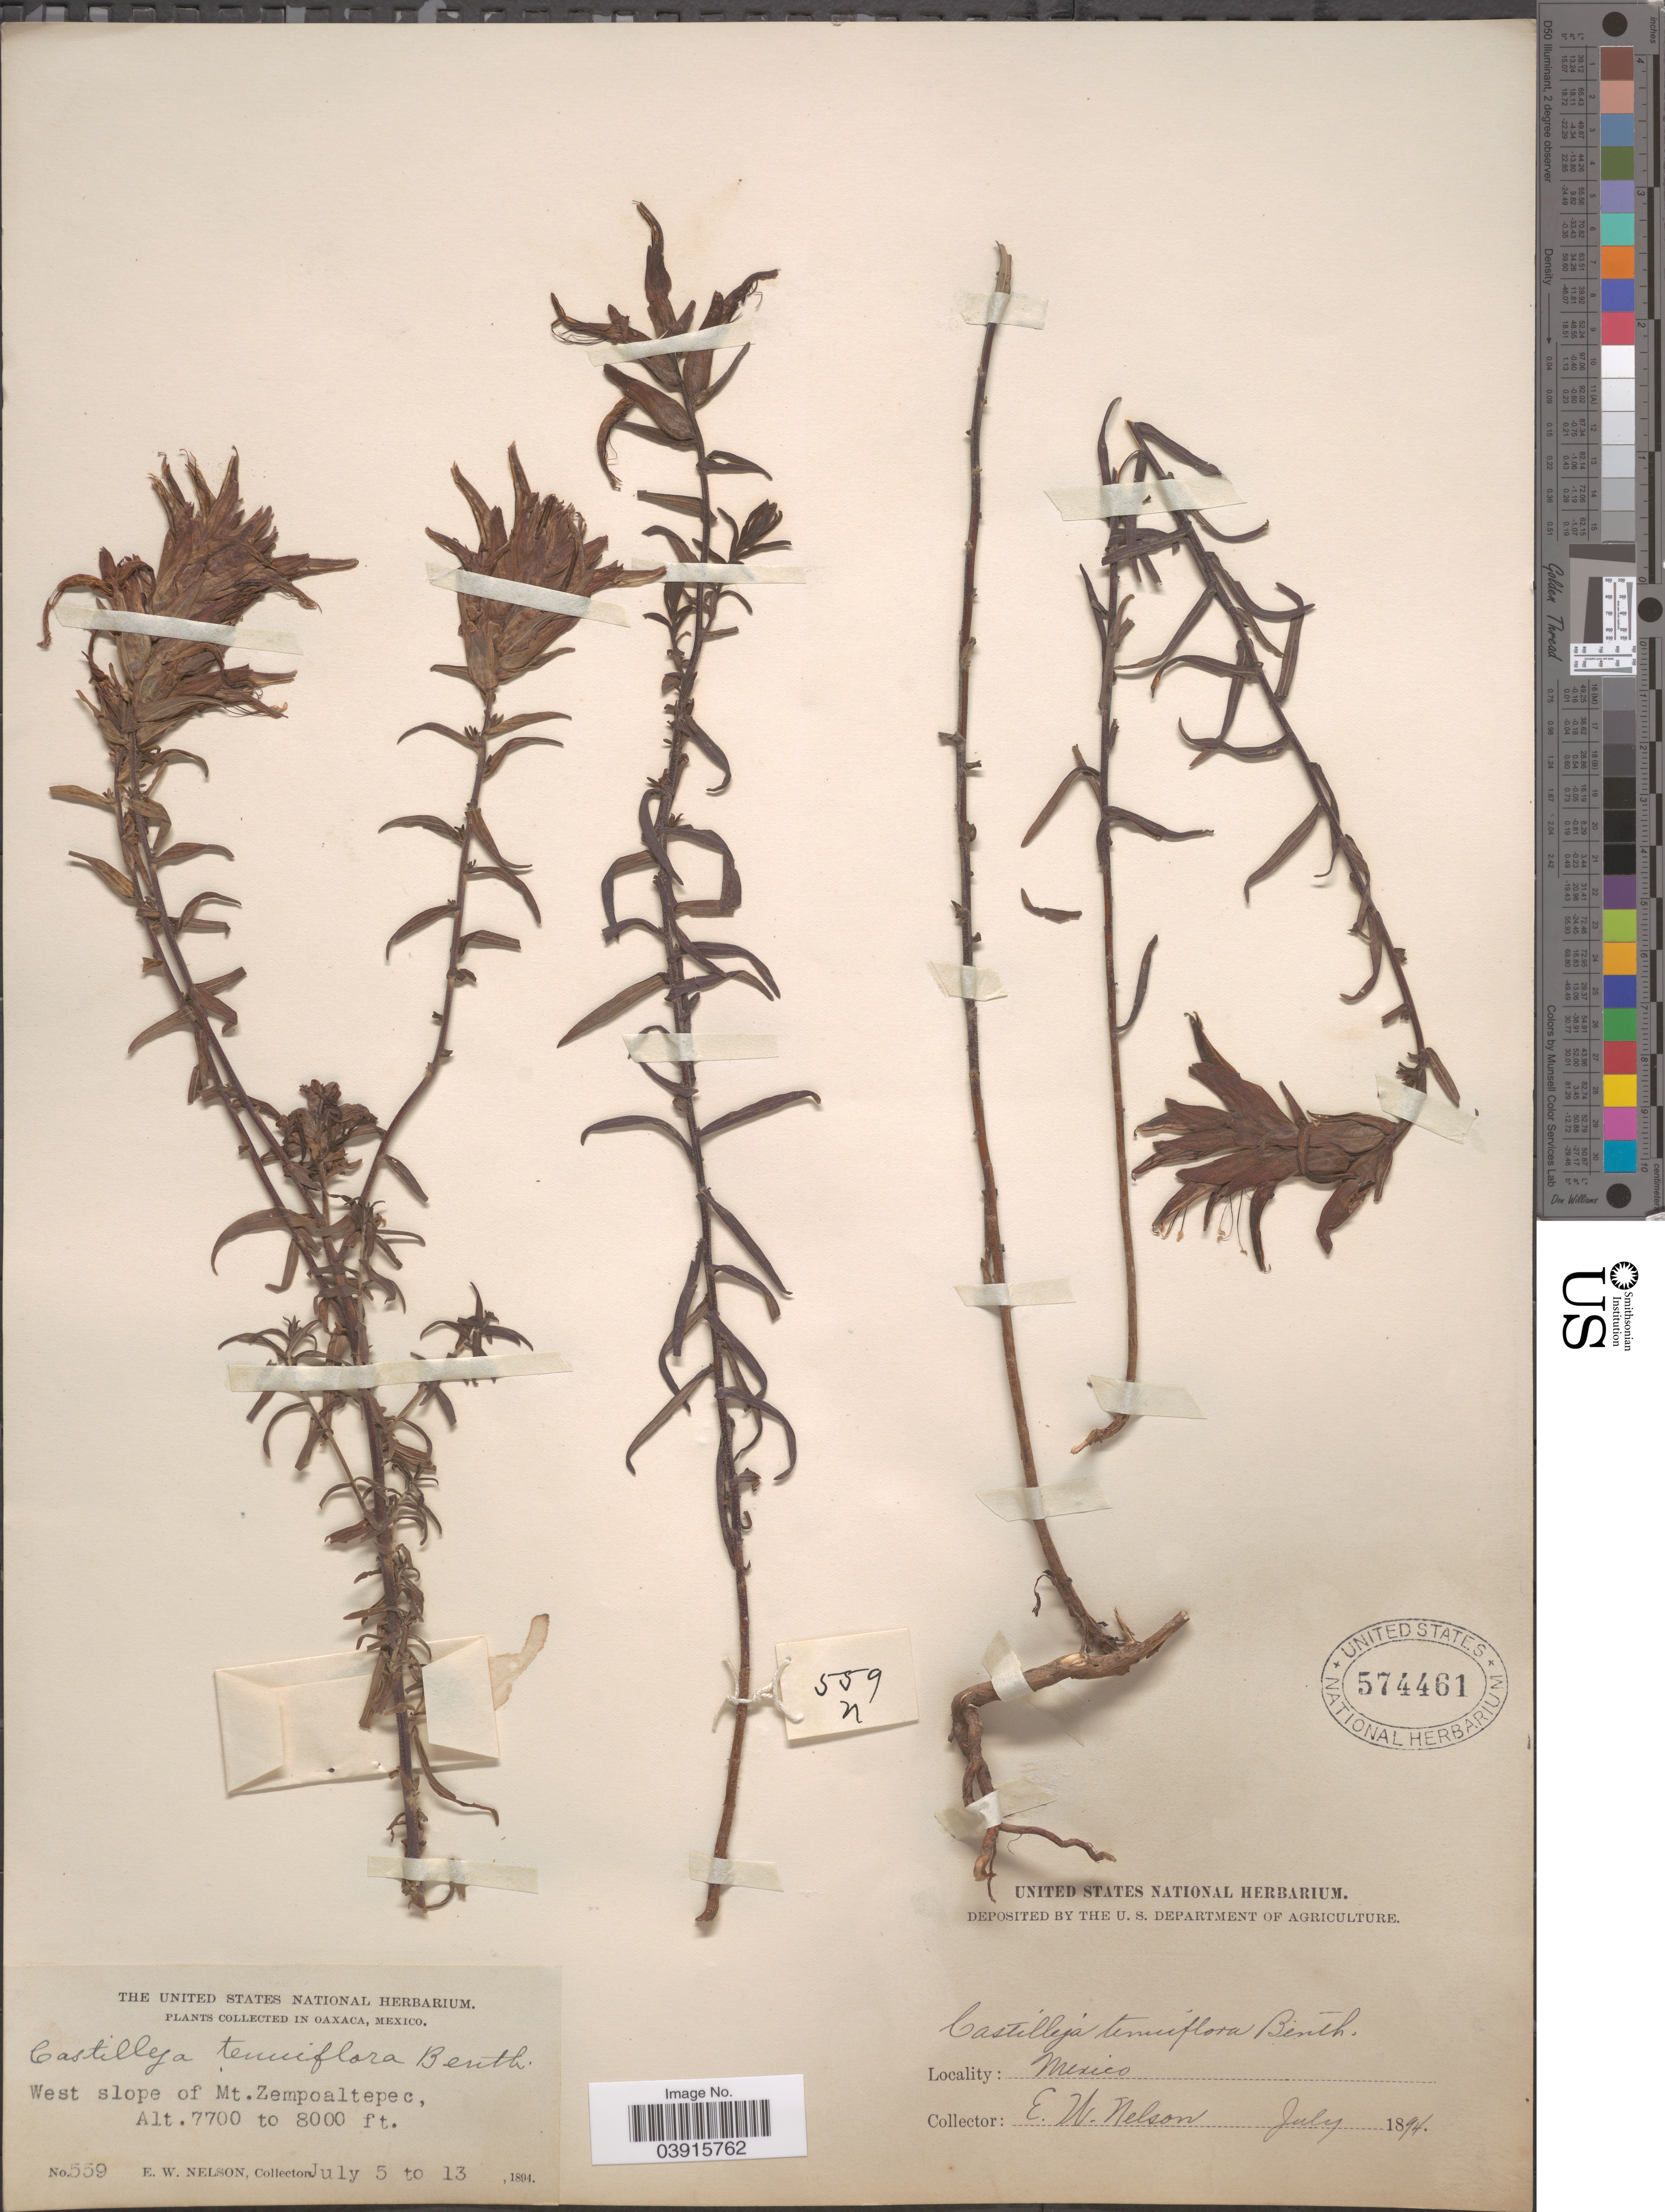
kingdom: Plantae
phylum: Tracheophyta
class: Magnoliopsida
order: Lamiales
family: Orobanchaceae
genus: Castilleja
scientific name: Castilleja tenuiflora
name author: Benth.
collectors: E. W. Nelson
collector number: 559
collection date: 1894-07-05/1894-07-13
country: Mexico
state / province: Oaxaca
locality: West slope of Mt. Zempoaltepec.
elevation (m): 2347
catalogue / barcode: US 574461